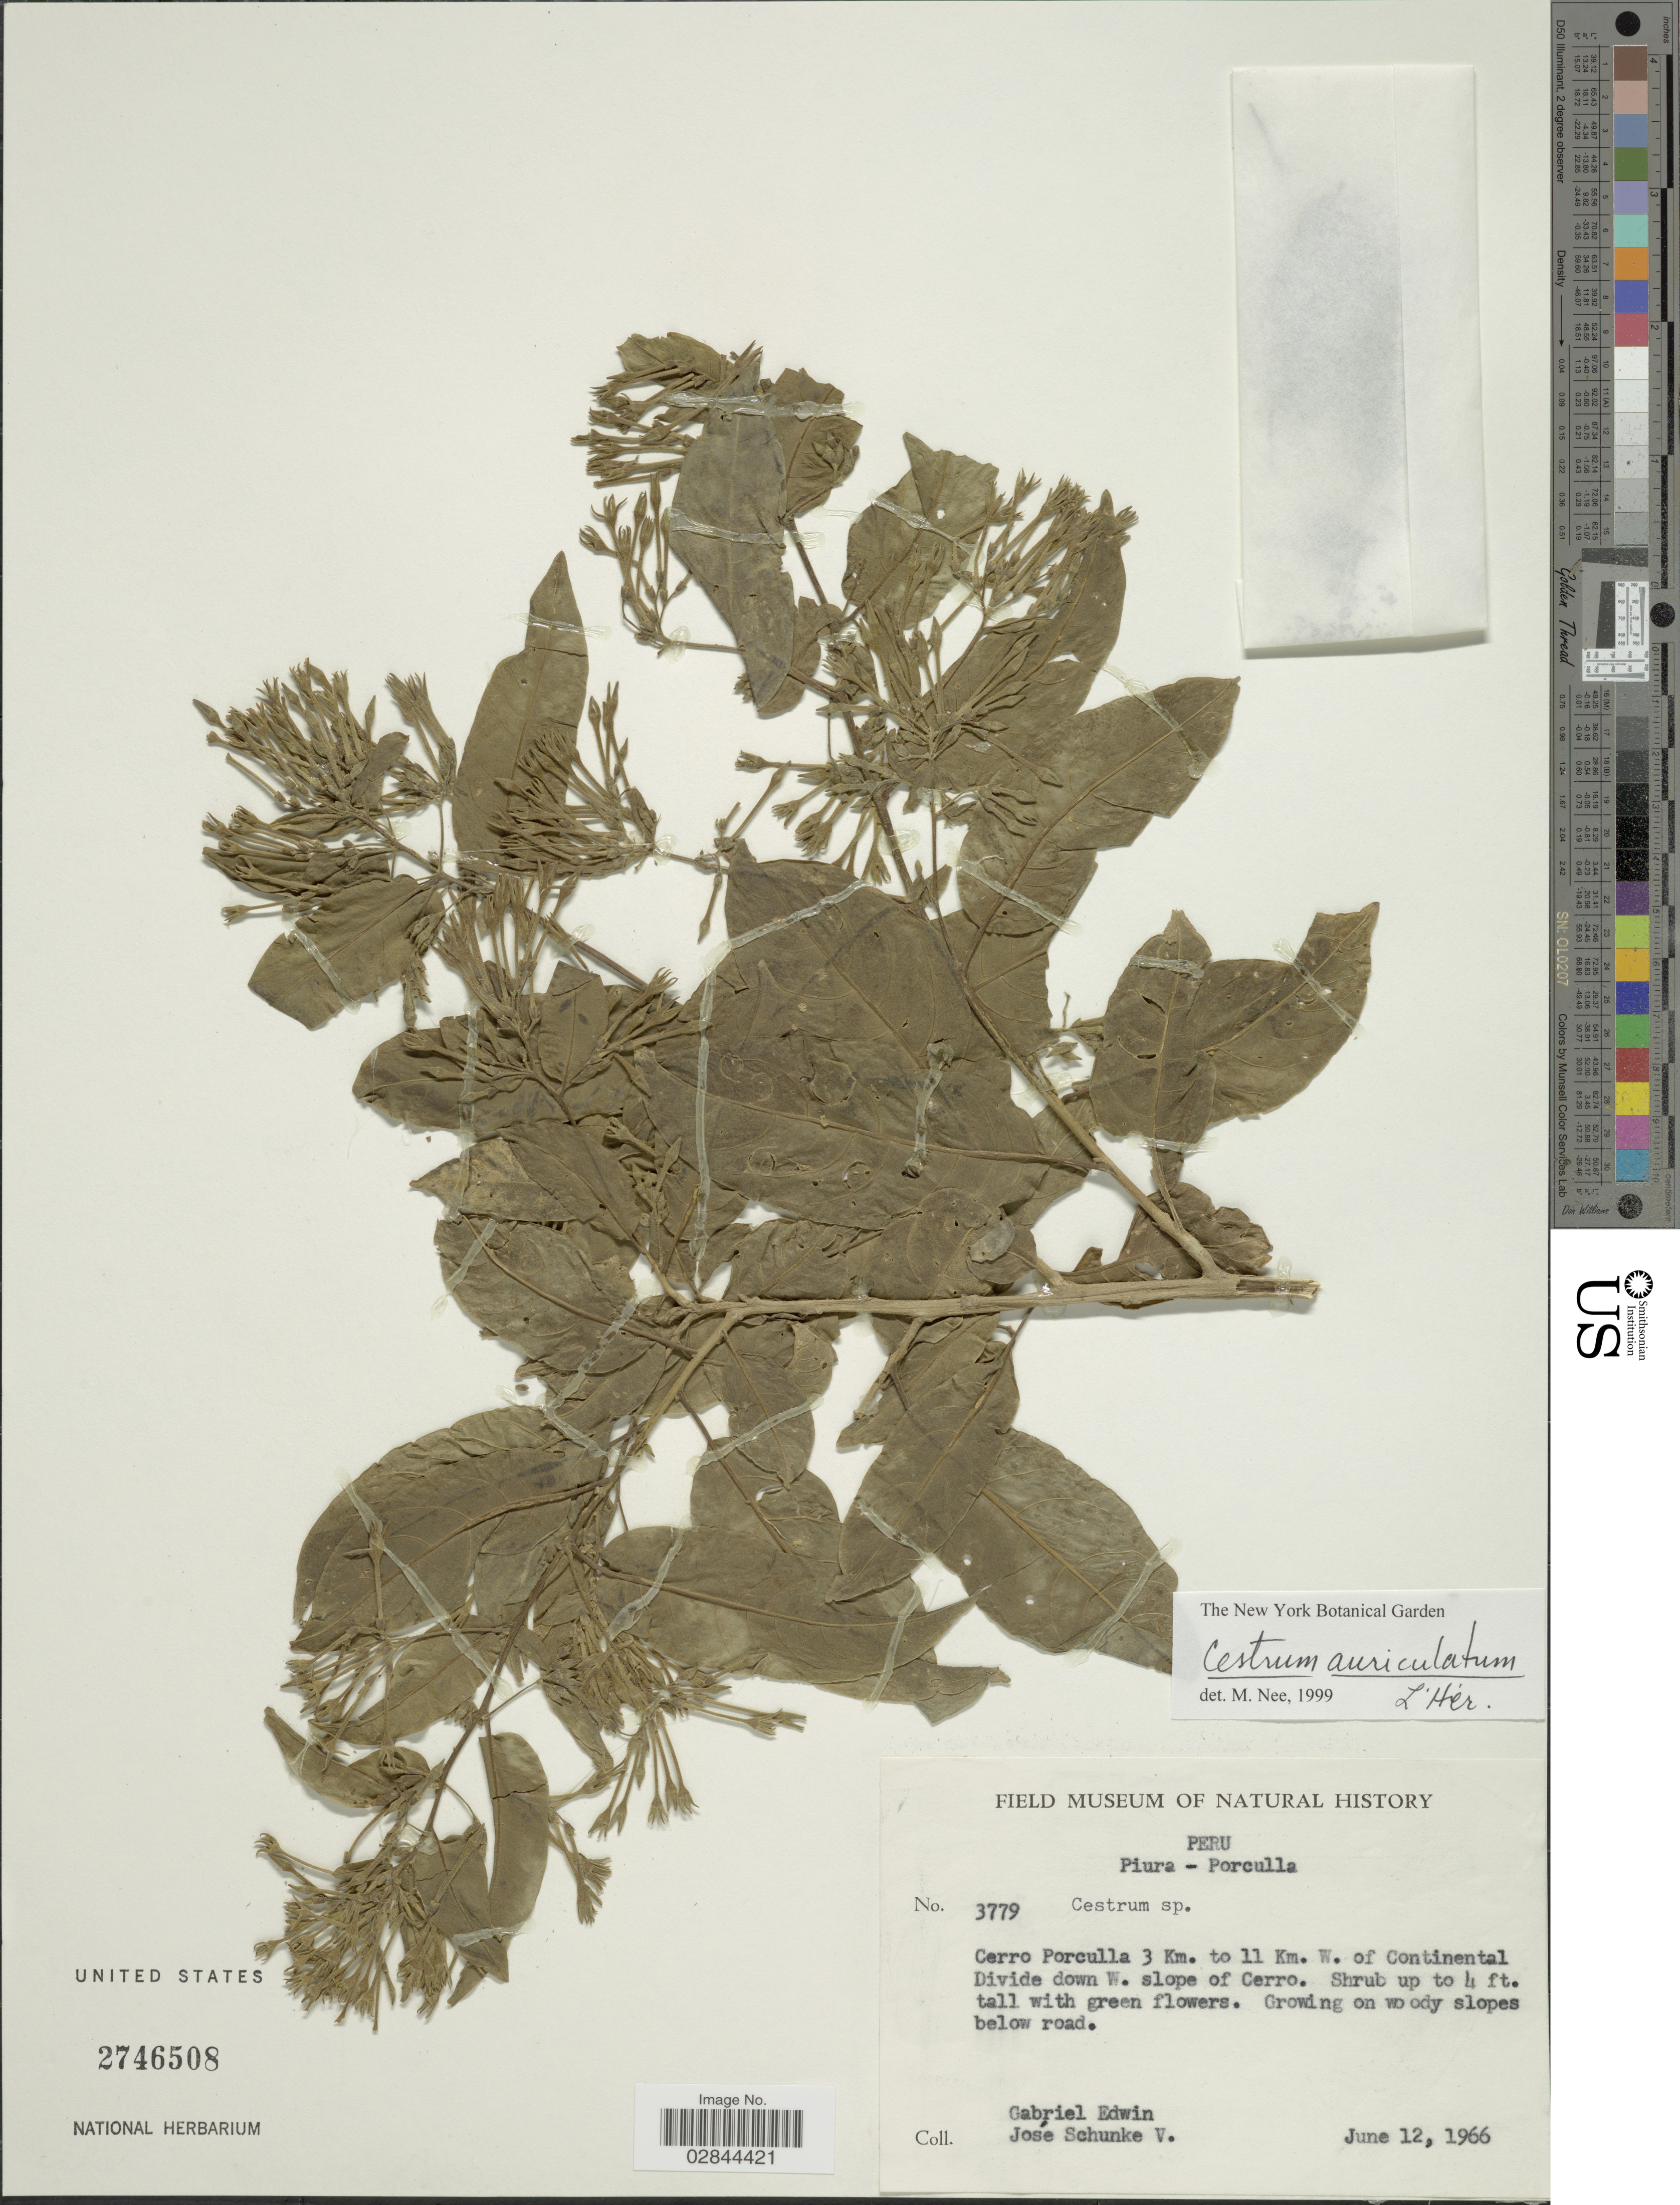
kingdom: Plantae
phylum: Tracheophyta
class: Magnoliopsida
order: Solanales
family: Solanaceae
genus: Cestrum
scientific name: Cestrum auriculatum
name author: L'Hér.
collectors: G. Edwin & J. Schunke Vigo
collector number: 3779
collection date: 1966-06-12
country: Peru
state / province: Piura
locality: Piura-Porculla, Cerro Porculla 3 Km. to 11 Km. W. of Continental Divide down W. slope of Cerro.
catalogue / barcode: US 2746508